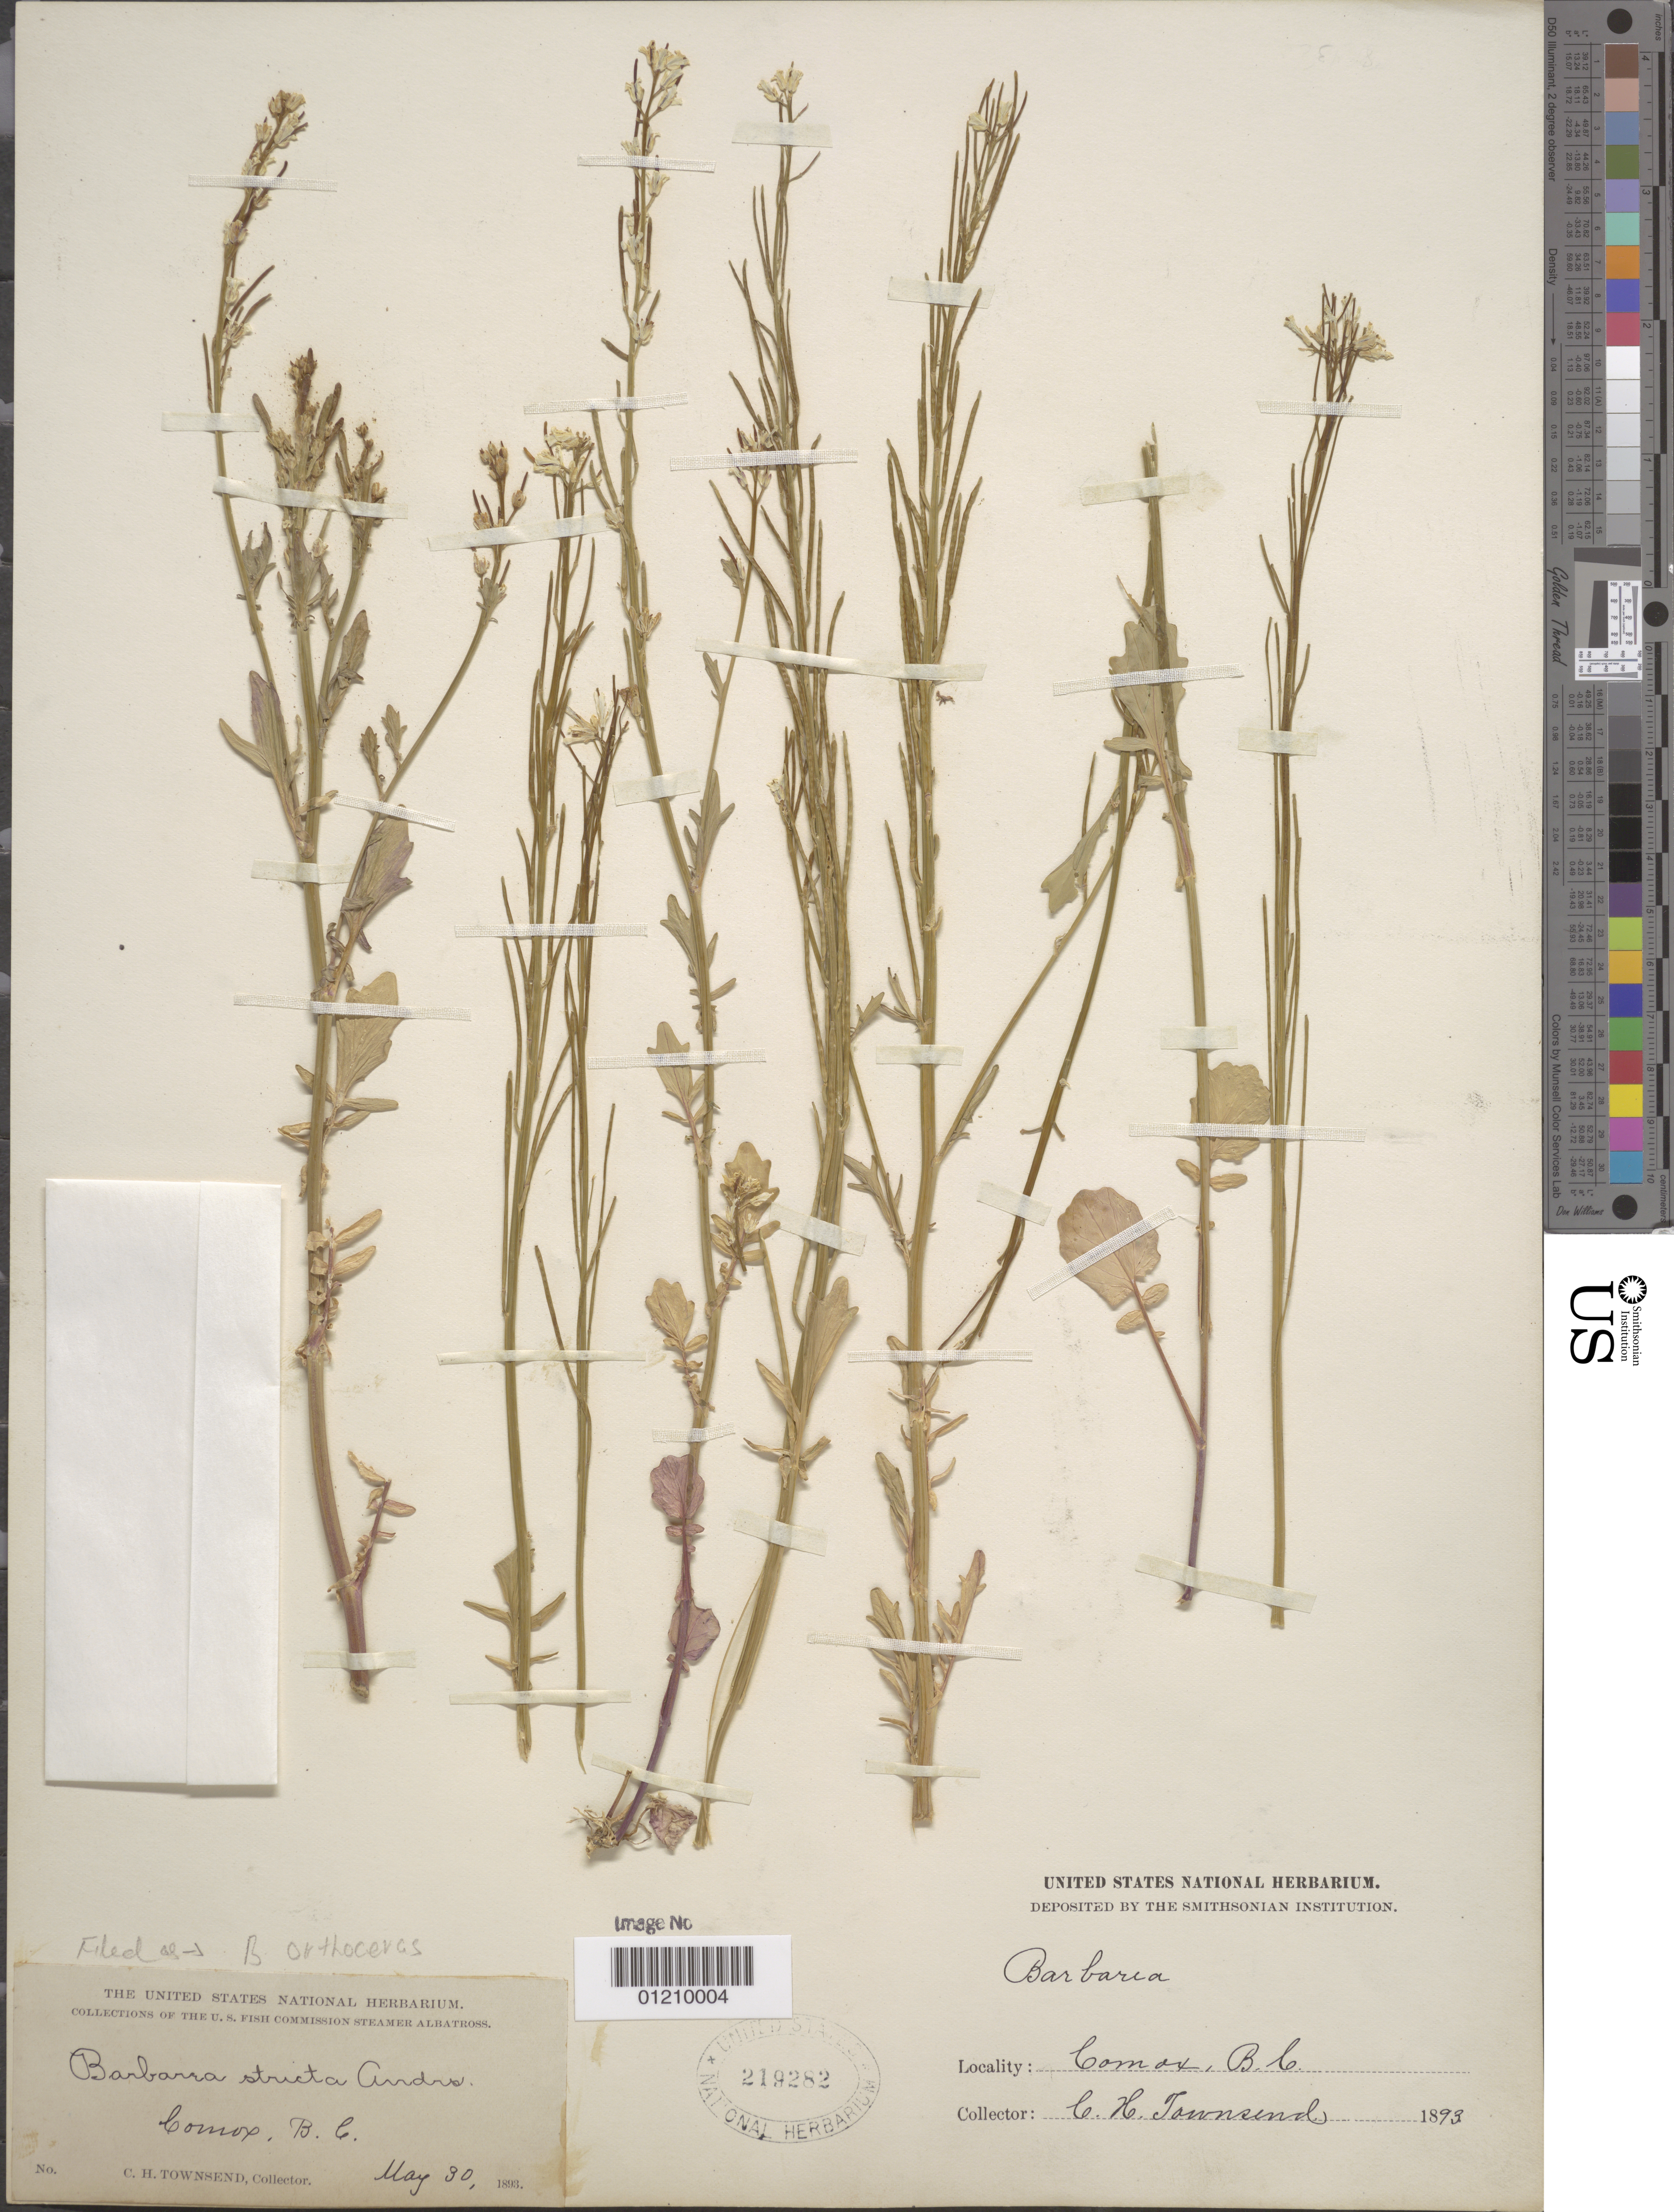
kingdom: Plantae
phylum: Tracheophyta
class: Magnoliopsida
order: Brassicales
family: Brassicaceae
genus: Barbarea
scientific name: Barbarea orthoceras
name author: Ledeb.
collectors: C. H. Townsend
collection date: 1893-05-30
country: Canada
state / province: British Columbia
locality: Comox.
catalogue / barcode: US 219282